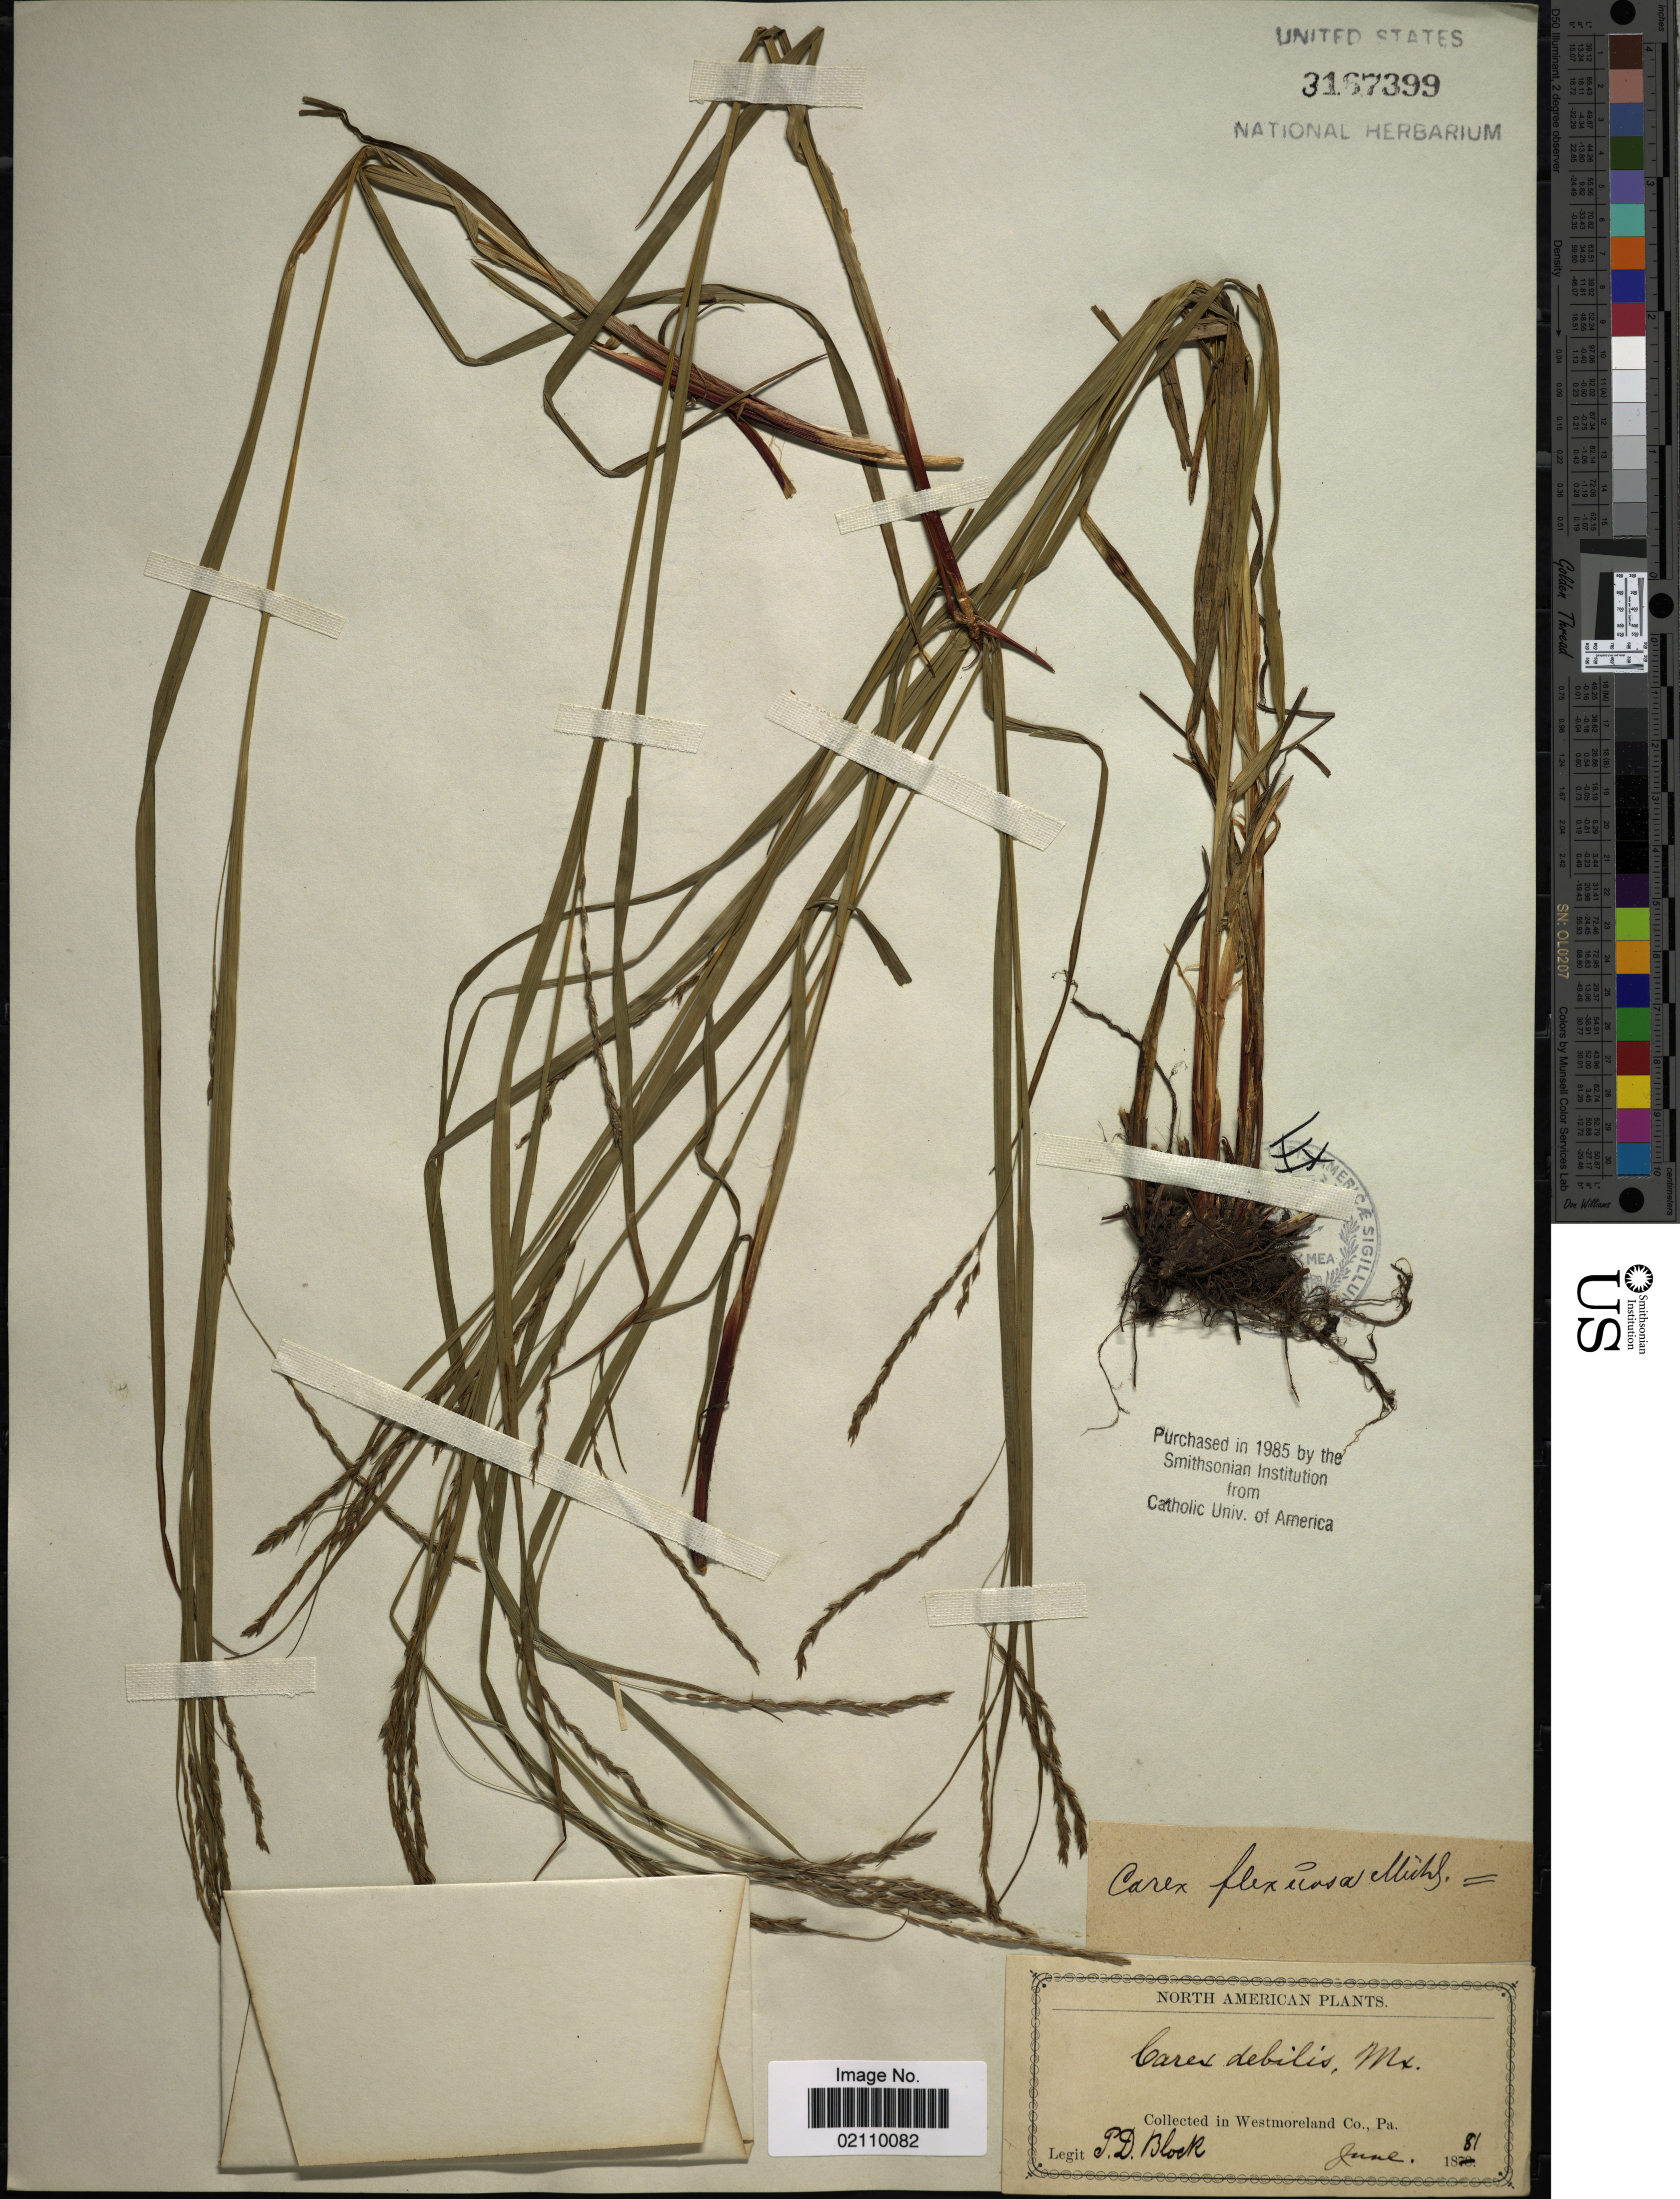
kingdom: Plantae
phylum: Tracheophyta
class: Liliopsida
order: Poales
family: Cyperaceae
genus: Carex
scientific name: Carex flexuosa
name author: Muhl. ex Willd.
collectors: P. Block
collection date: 1881-06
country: United States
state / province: Pennsylvania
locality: Westmoreland Co.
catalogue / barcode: US 3167399